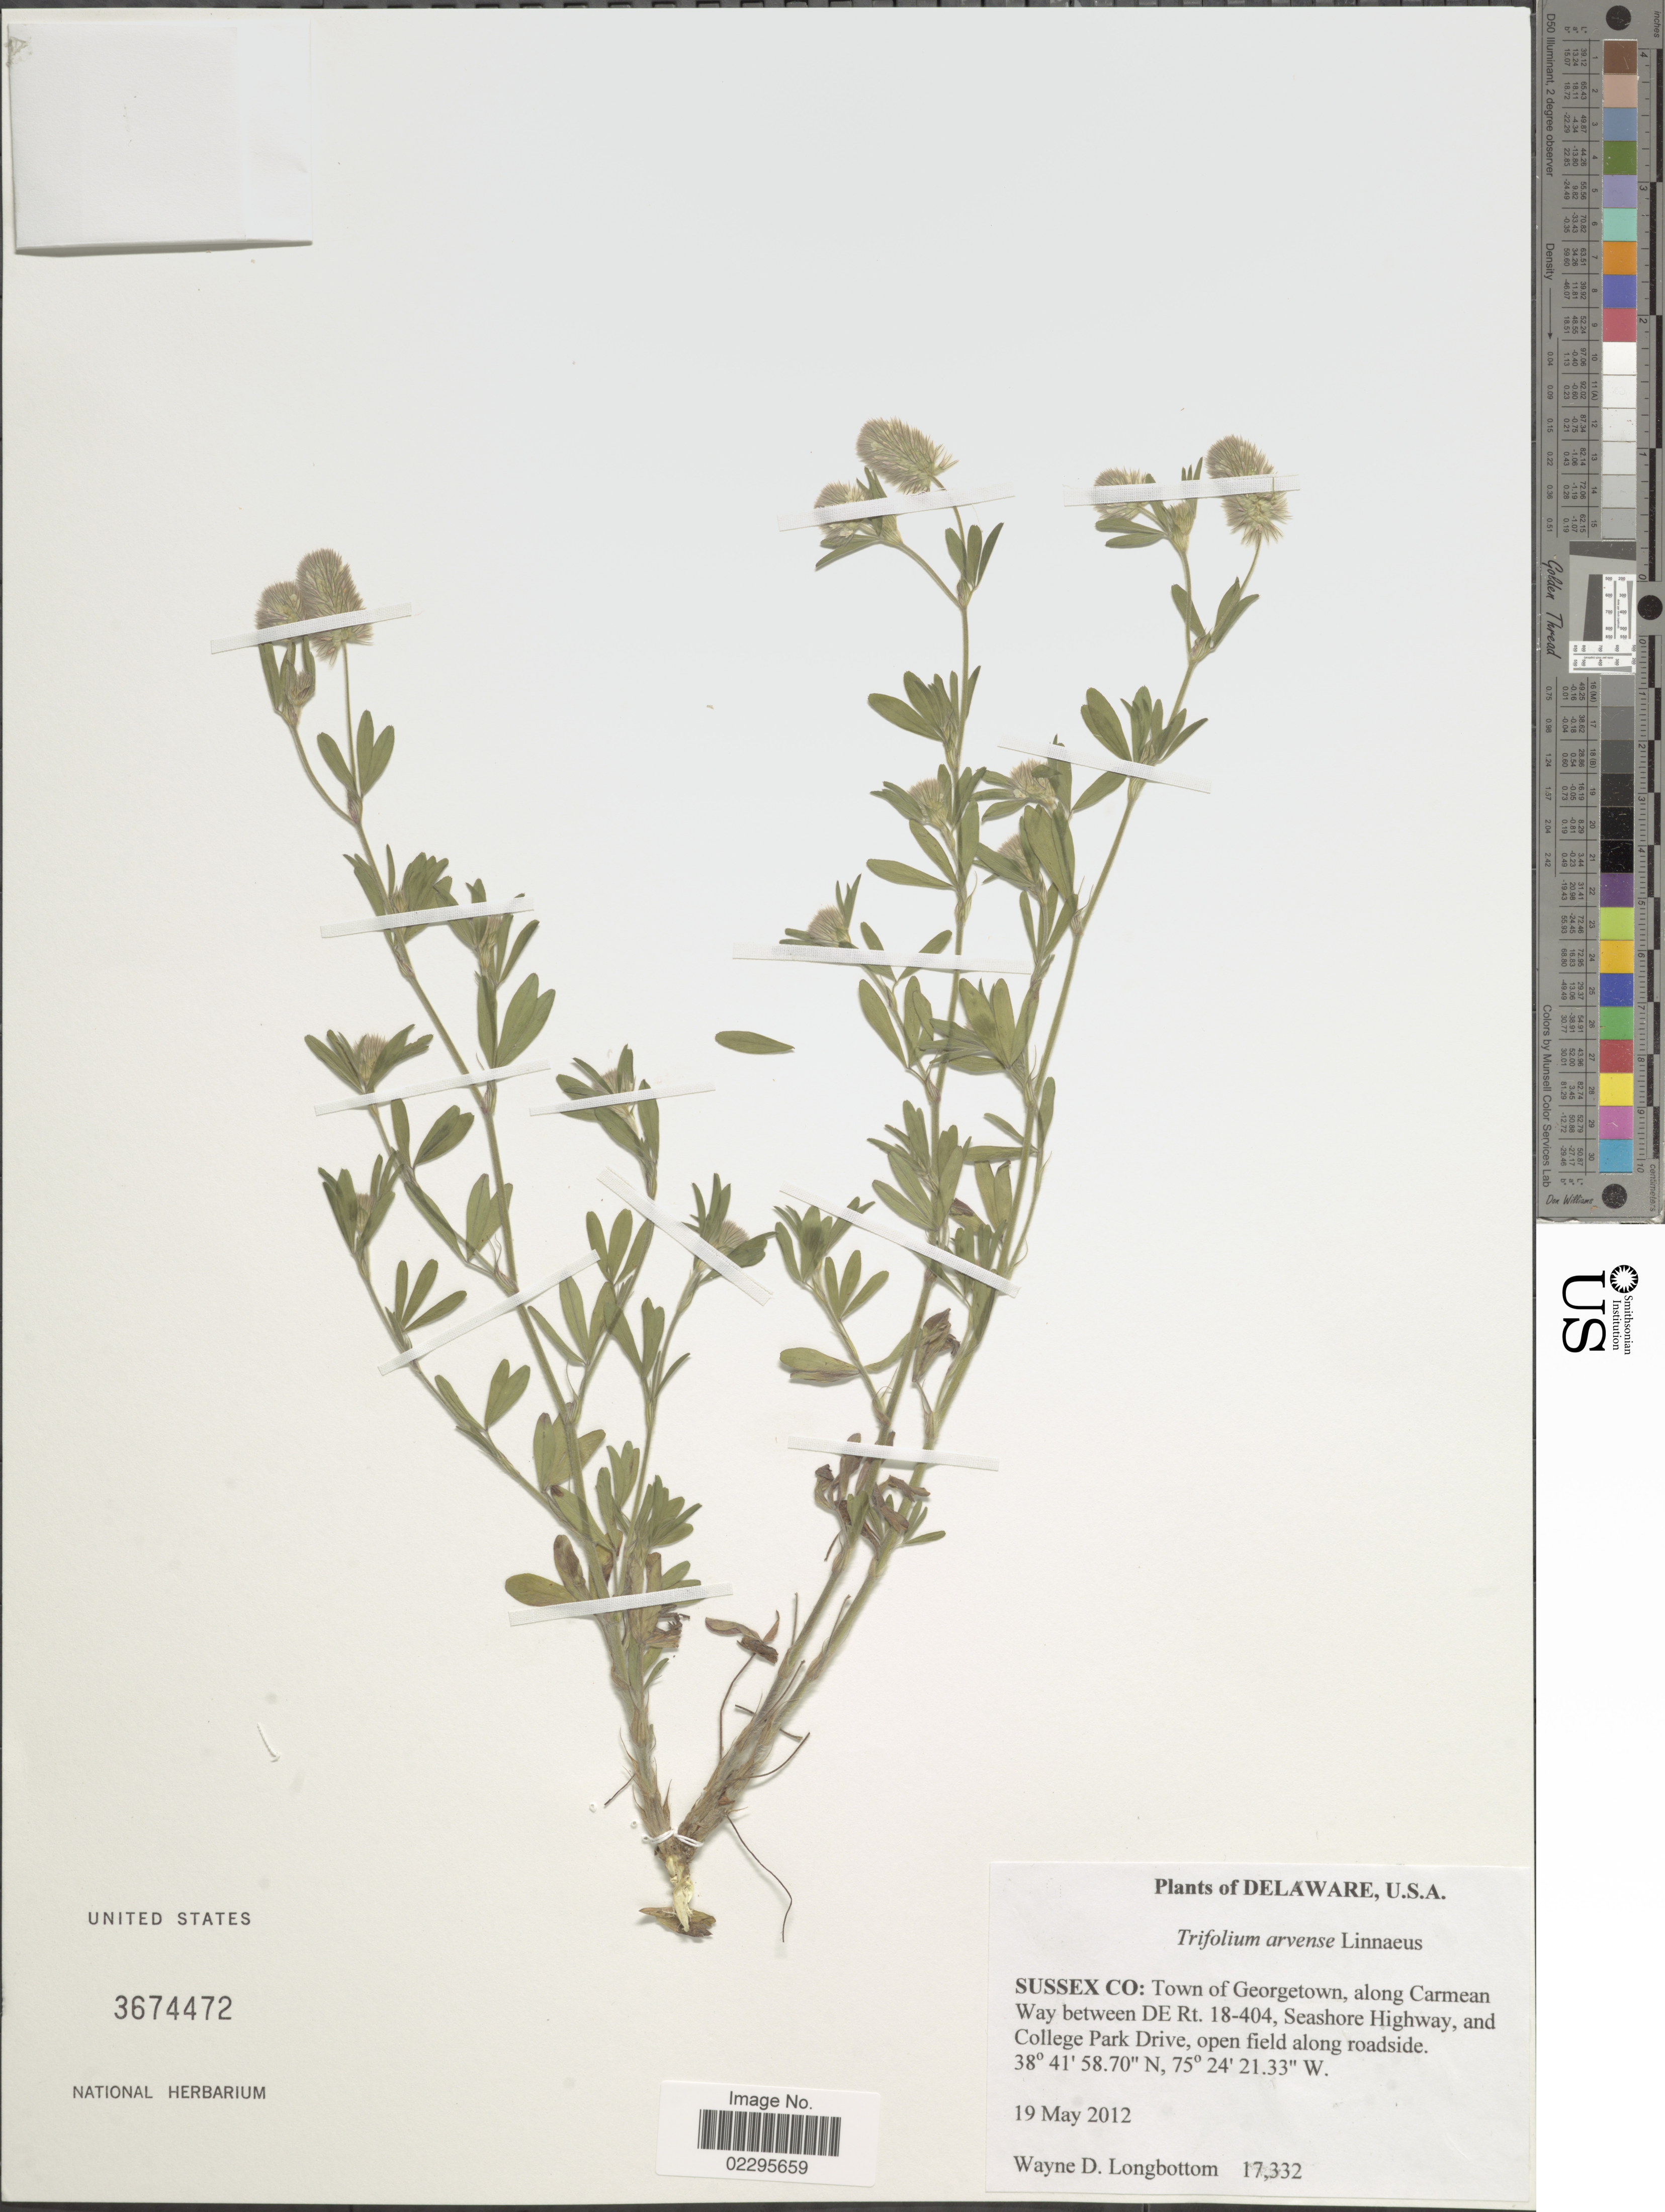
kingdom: Plantae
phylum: Tracheophyta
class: Magnoliopsida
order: Fabales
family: Fabaceae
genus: Trifolium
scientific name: Trifolium arvense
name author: L.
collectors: W. D. Longbottom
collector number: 17332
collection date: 2012-05-19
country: United States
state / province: Delaware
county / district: Sussex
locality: Sussex Co:Town of Georgetown, along Carmean Way between DE Rt. 18-404, Seashore Highway, and College Park, open field along roadside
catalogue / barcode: US 3674472